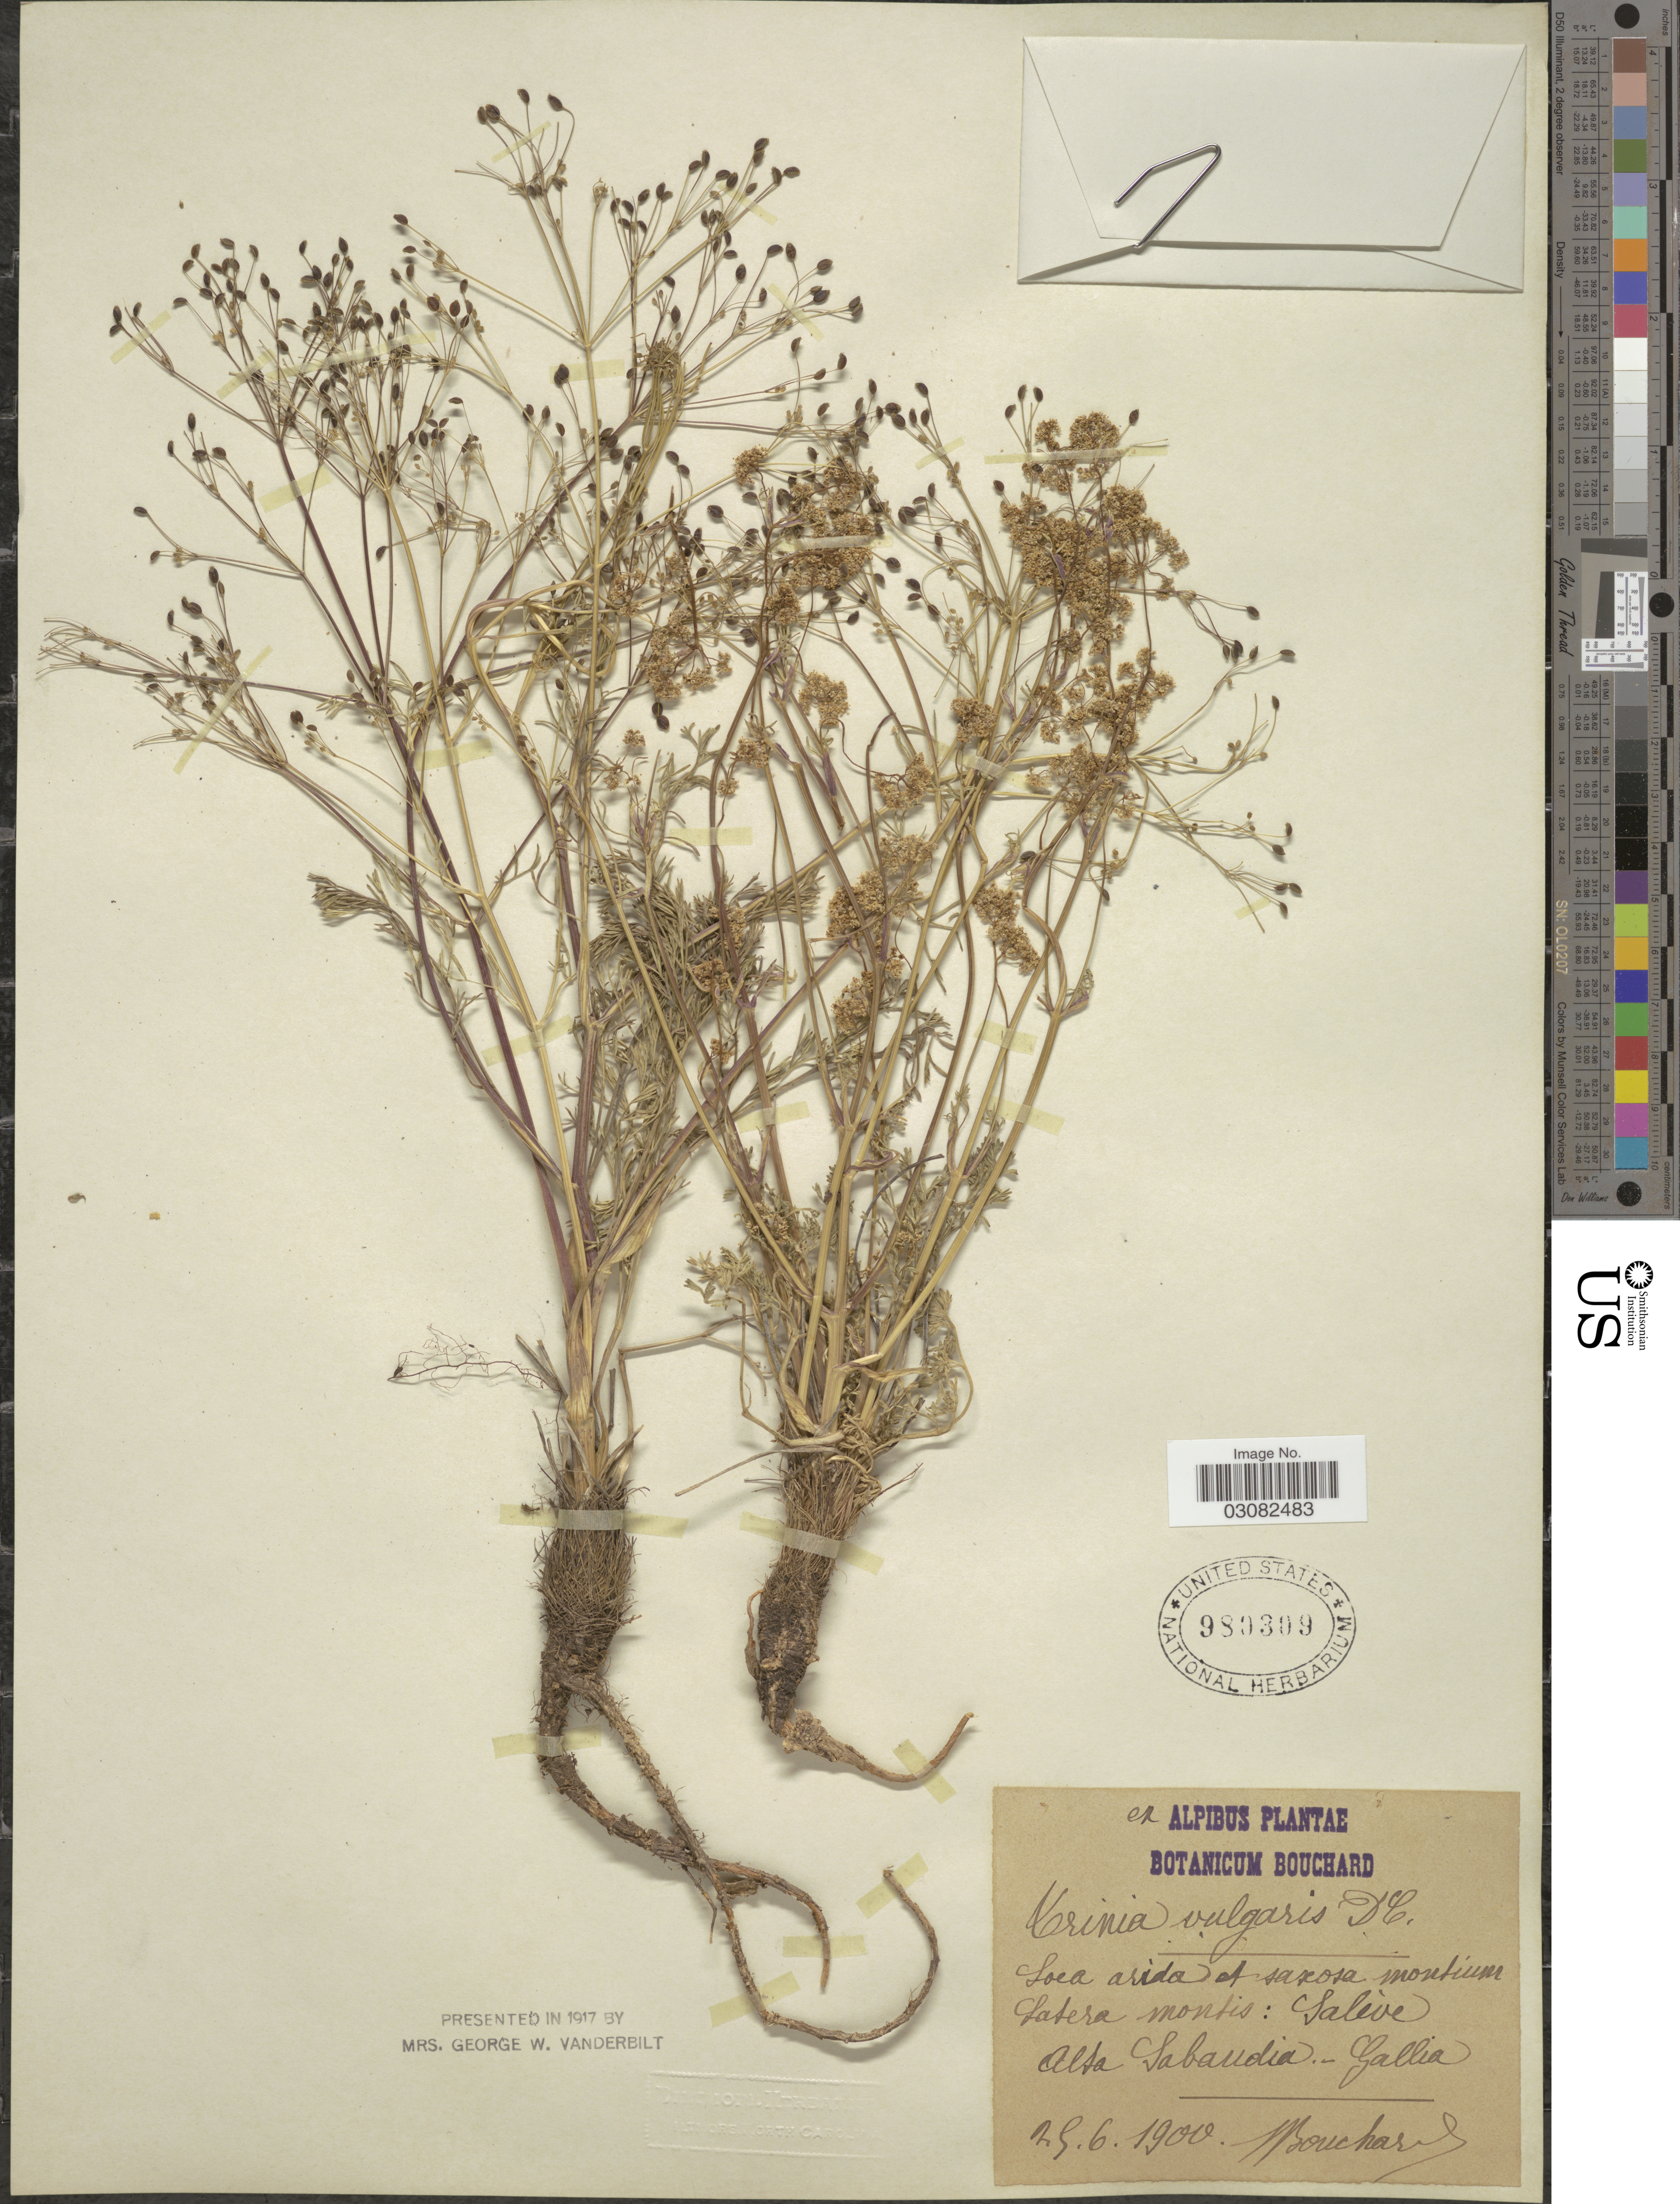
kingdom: Plantae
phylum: Tracheophyta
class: Magnoliopsida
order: Apiales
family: Apiaceae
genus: Trinia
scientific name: Trinia vulgaris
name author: DC.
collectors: -. Bouchard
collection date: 1900-06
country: France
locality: Alibus. Saleve [interpreted]. Alta Sabaudia - Gallia.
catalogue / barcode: US 980309